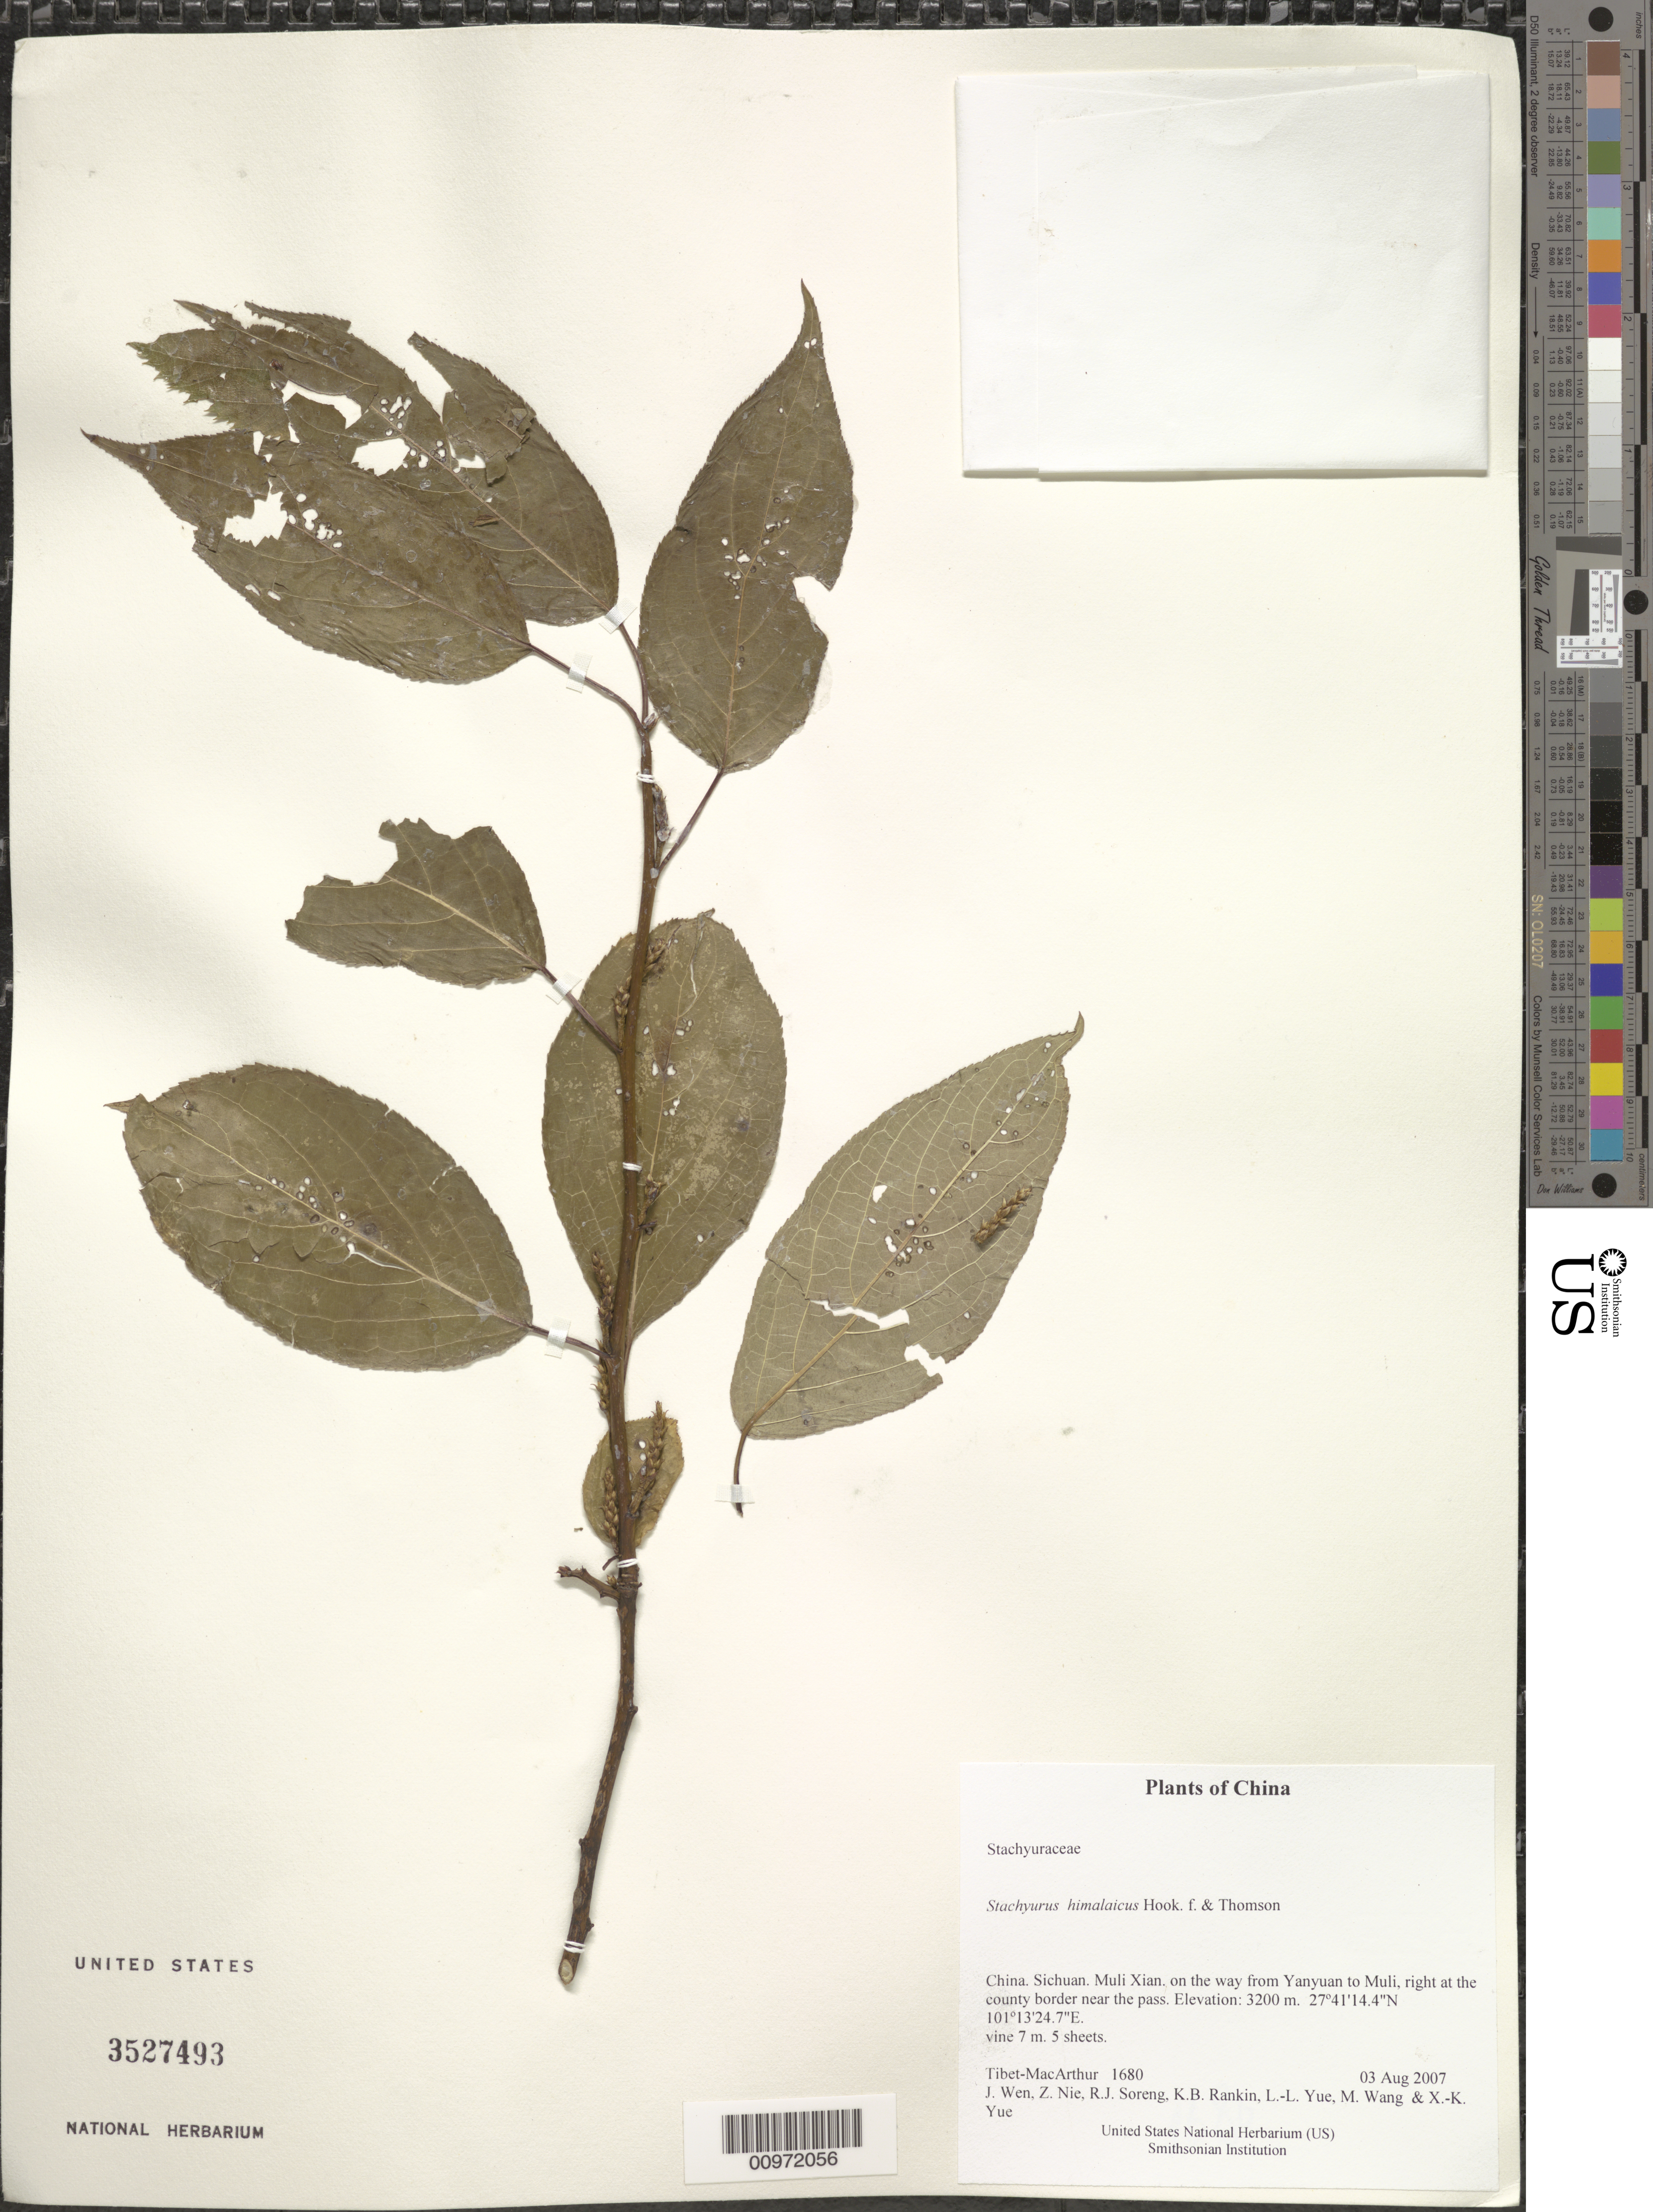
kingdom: Plantae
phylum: Tracheophyta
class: Magnoliopsida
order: Crossosomatales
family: Stachyuraceae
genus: Stachyurus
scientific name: Stachyurus himalaicus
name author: Hook. f. & Thomson ex Benth.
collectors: Tibet-MacArthur, J. Wen, Z. Nie, R. J. Soreng, K. Rankin, L. Yue, M. Wang & X. Yue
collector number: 1680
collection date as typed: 03 Aug 2007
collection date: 2007-08-03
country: China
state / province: Sichuan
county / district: Muli Xian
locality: on the way from Yanyuan to Muli, right at the county border near the pass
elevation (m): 3200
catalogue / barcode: US 3527493